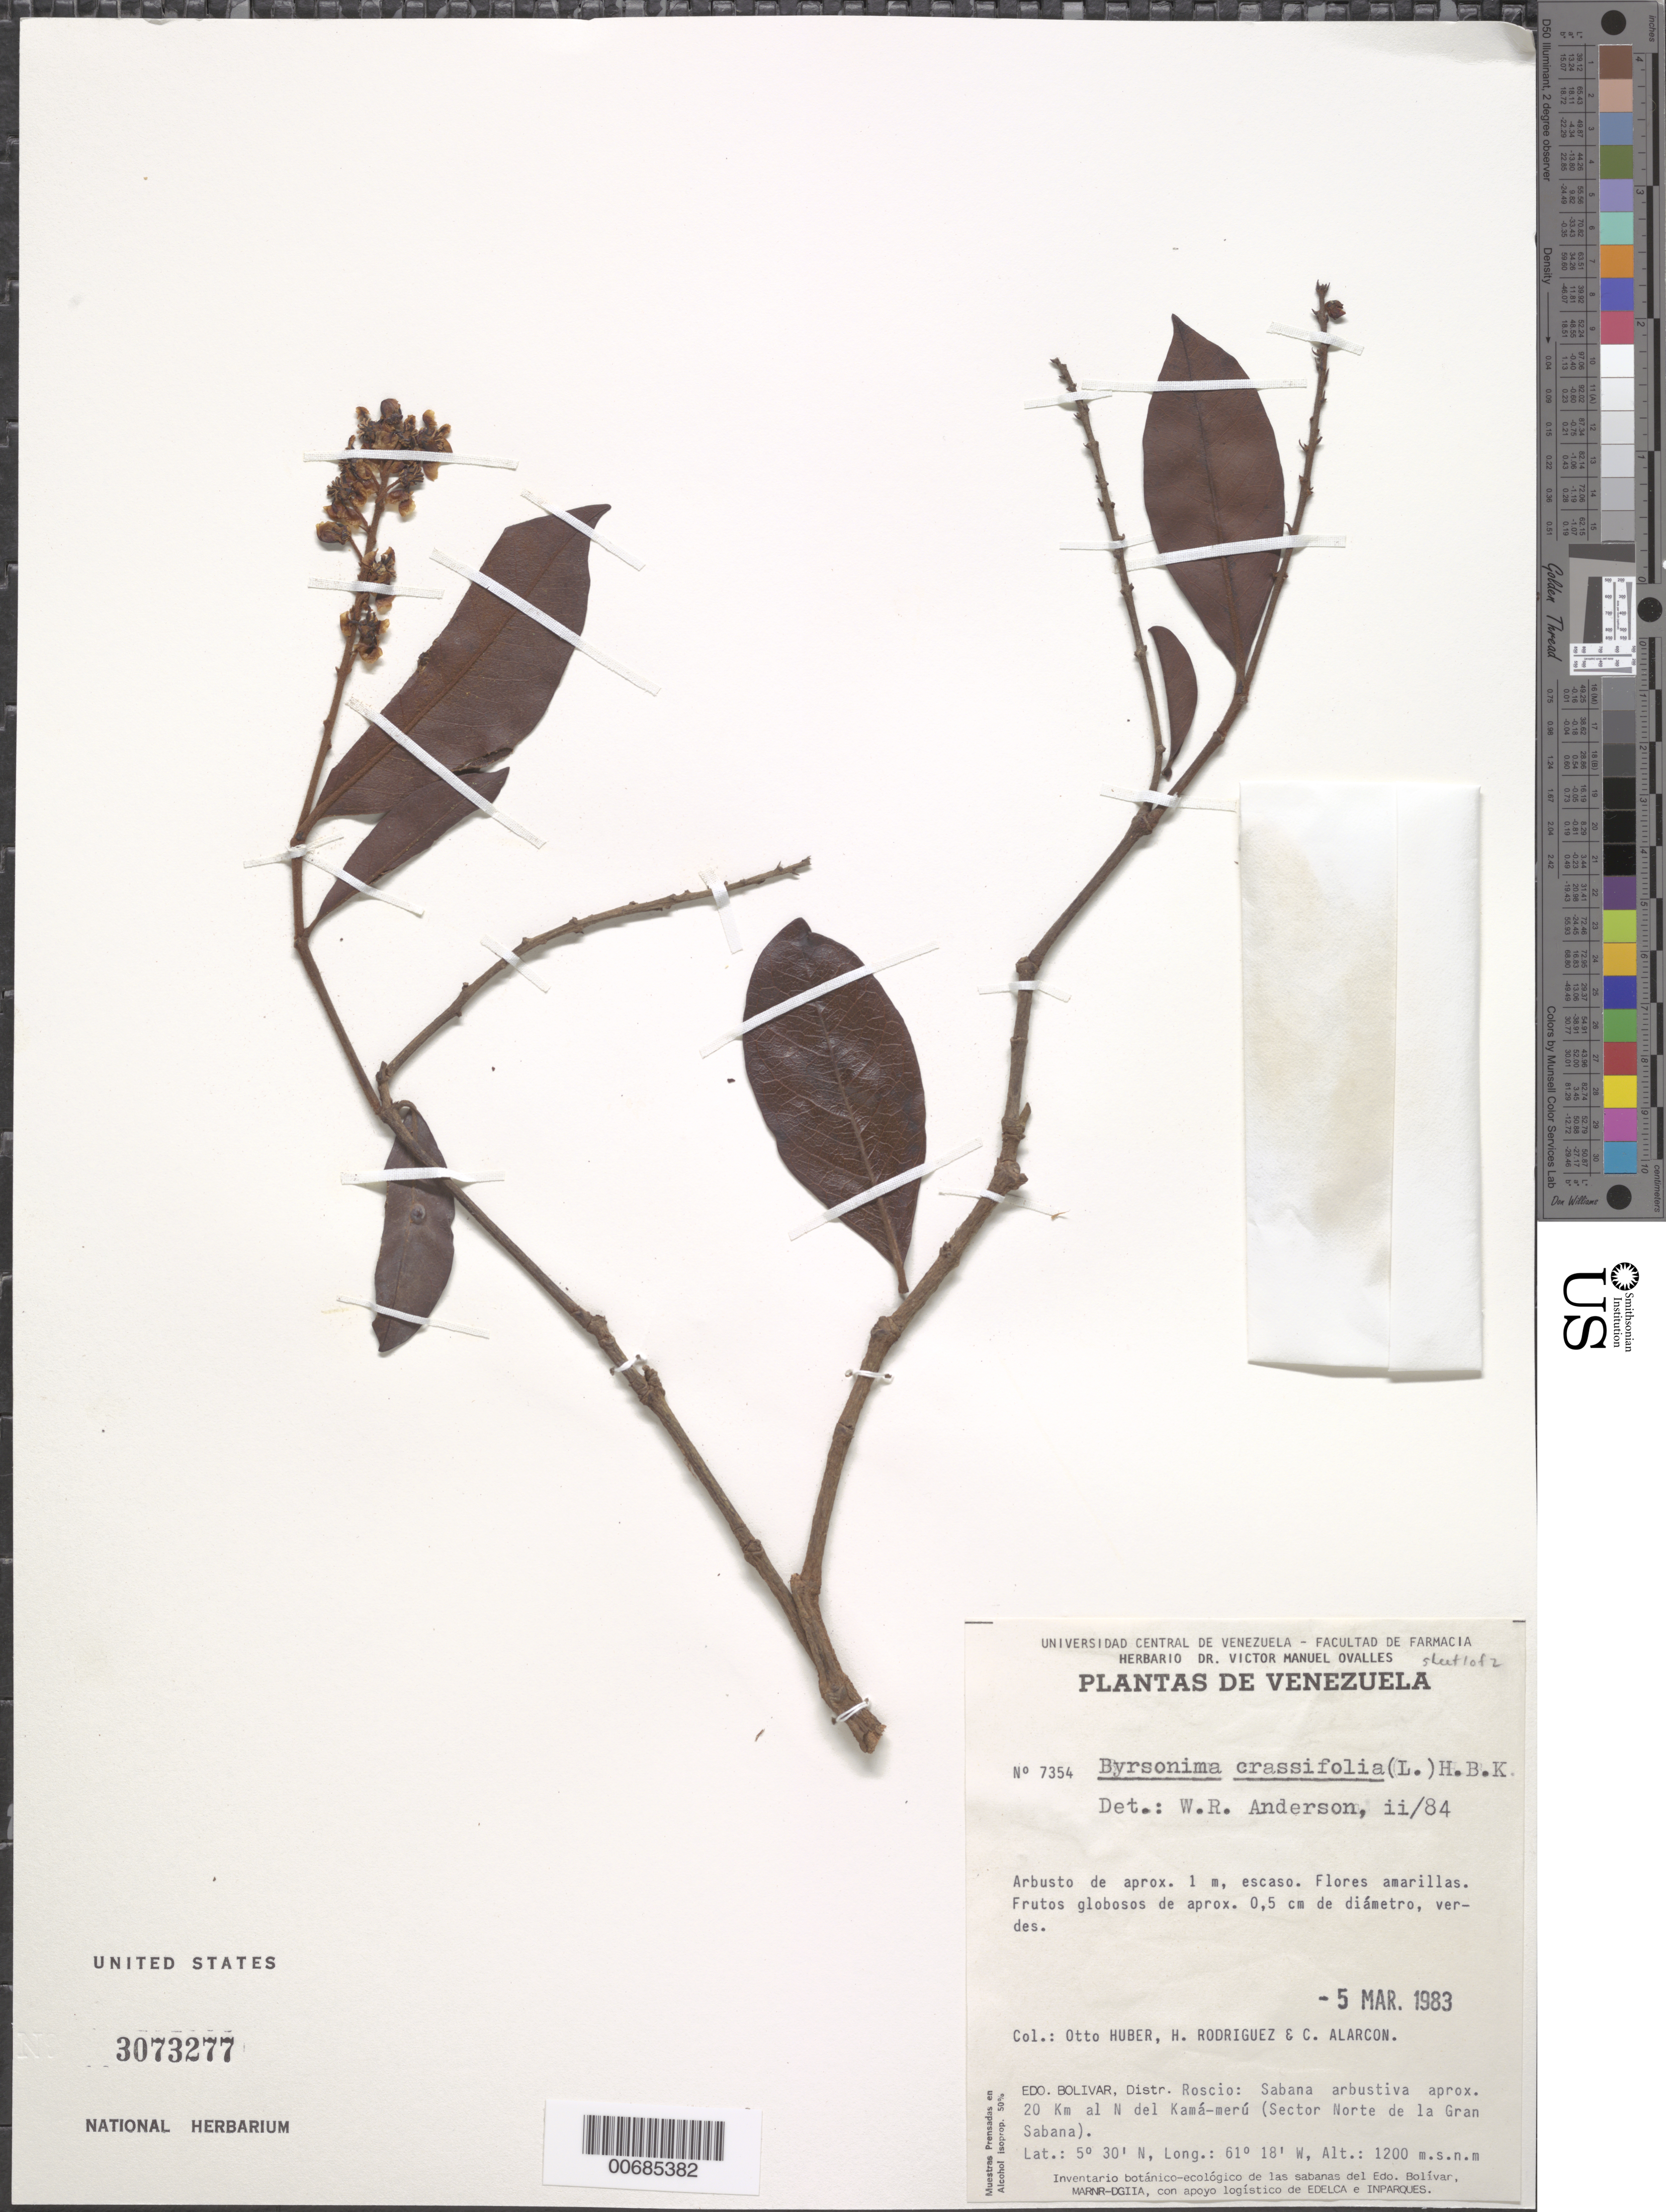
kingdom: Plantae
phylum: Tracheophyta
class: Magnoliopsida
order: Malpighiales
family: Malpighiaceae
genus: Byrsonima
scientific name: Byrsonima crassifolia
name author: (L.) Kunth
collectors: O. Huber, H. Rodriguez & C. Alarcon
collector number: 7354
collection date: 1983-03-05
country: Venezuela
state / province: Bolivar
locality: Distr. Roscio: Sabana arbustiva aprox. 20 Km al N del Kamá-merú (Sector Norte de la Gran Sabana).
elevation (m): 1200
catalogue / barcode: US 3073277